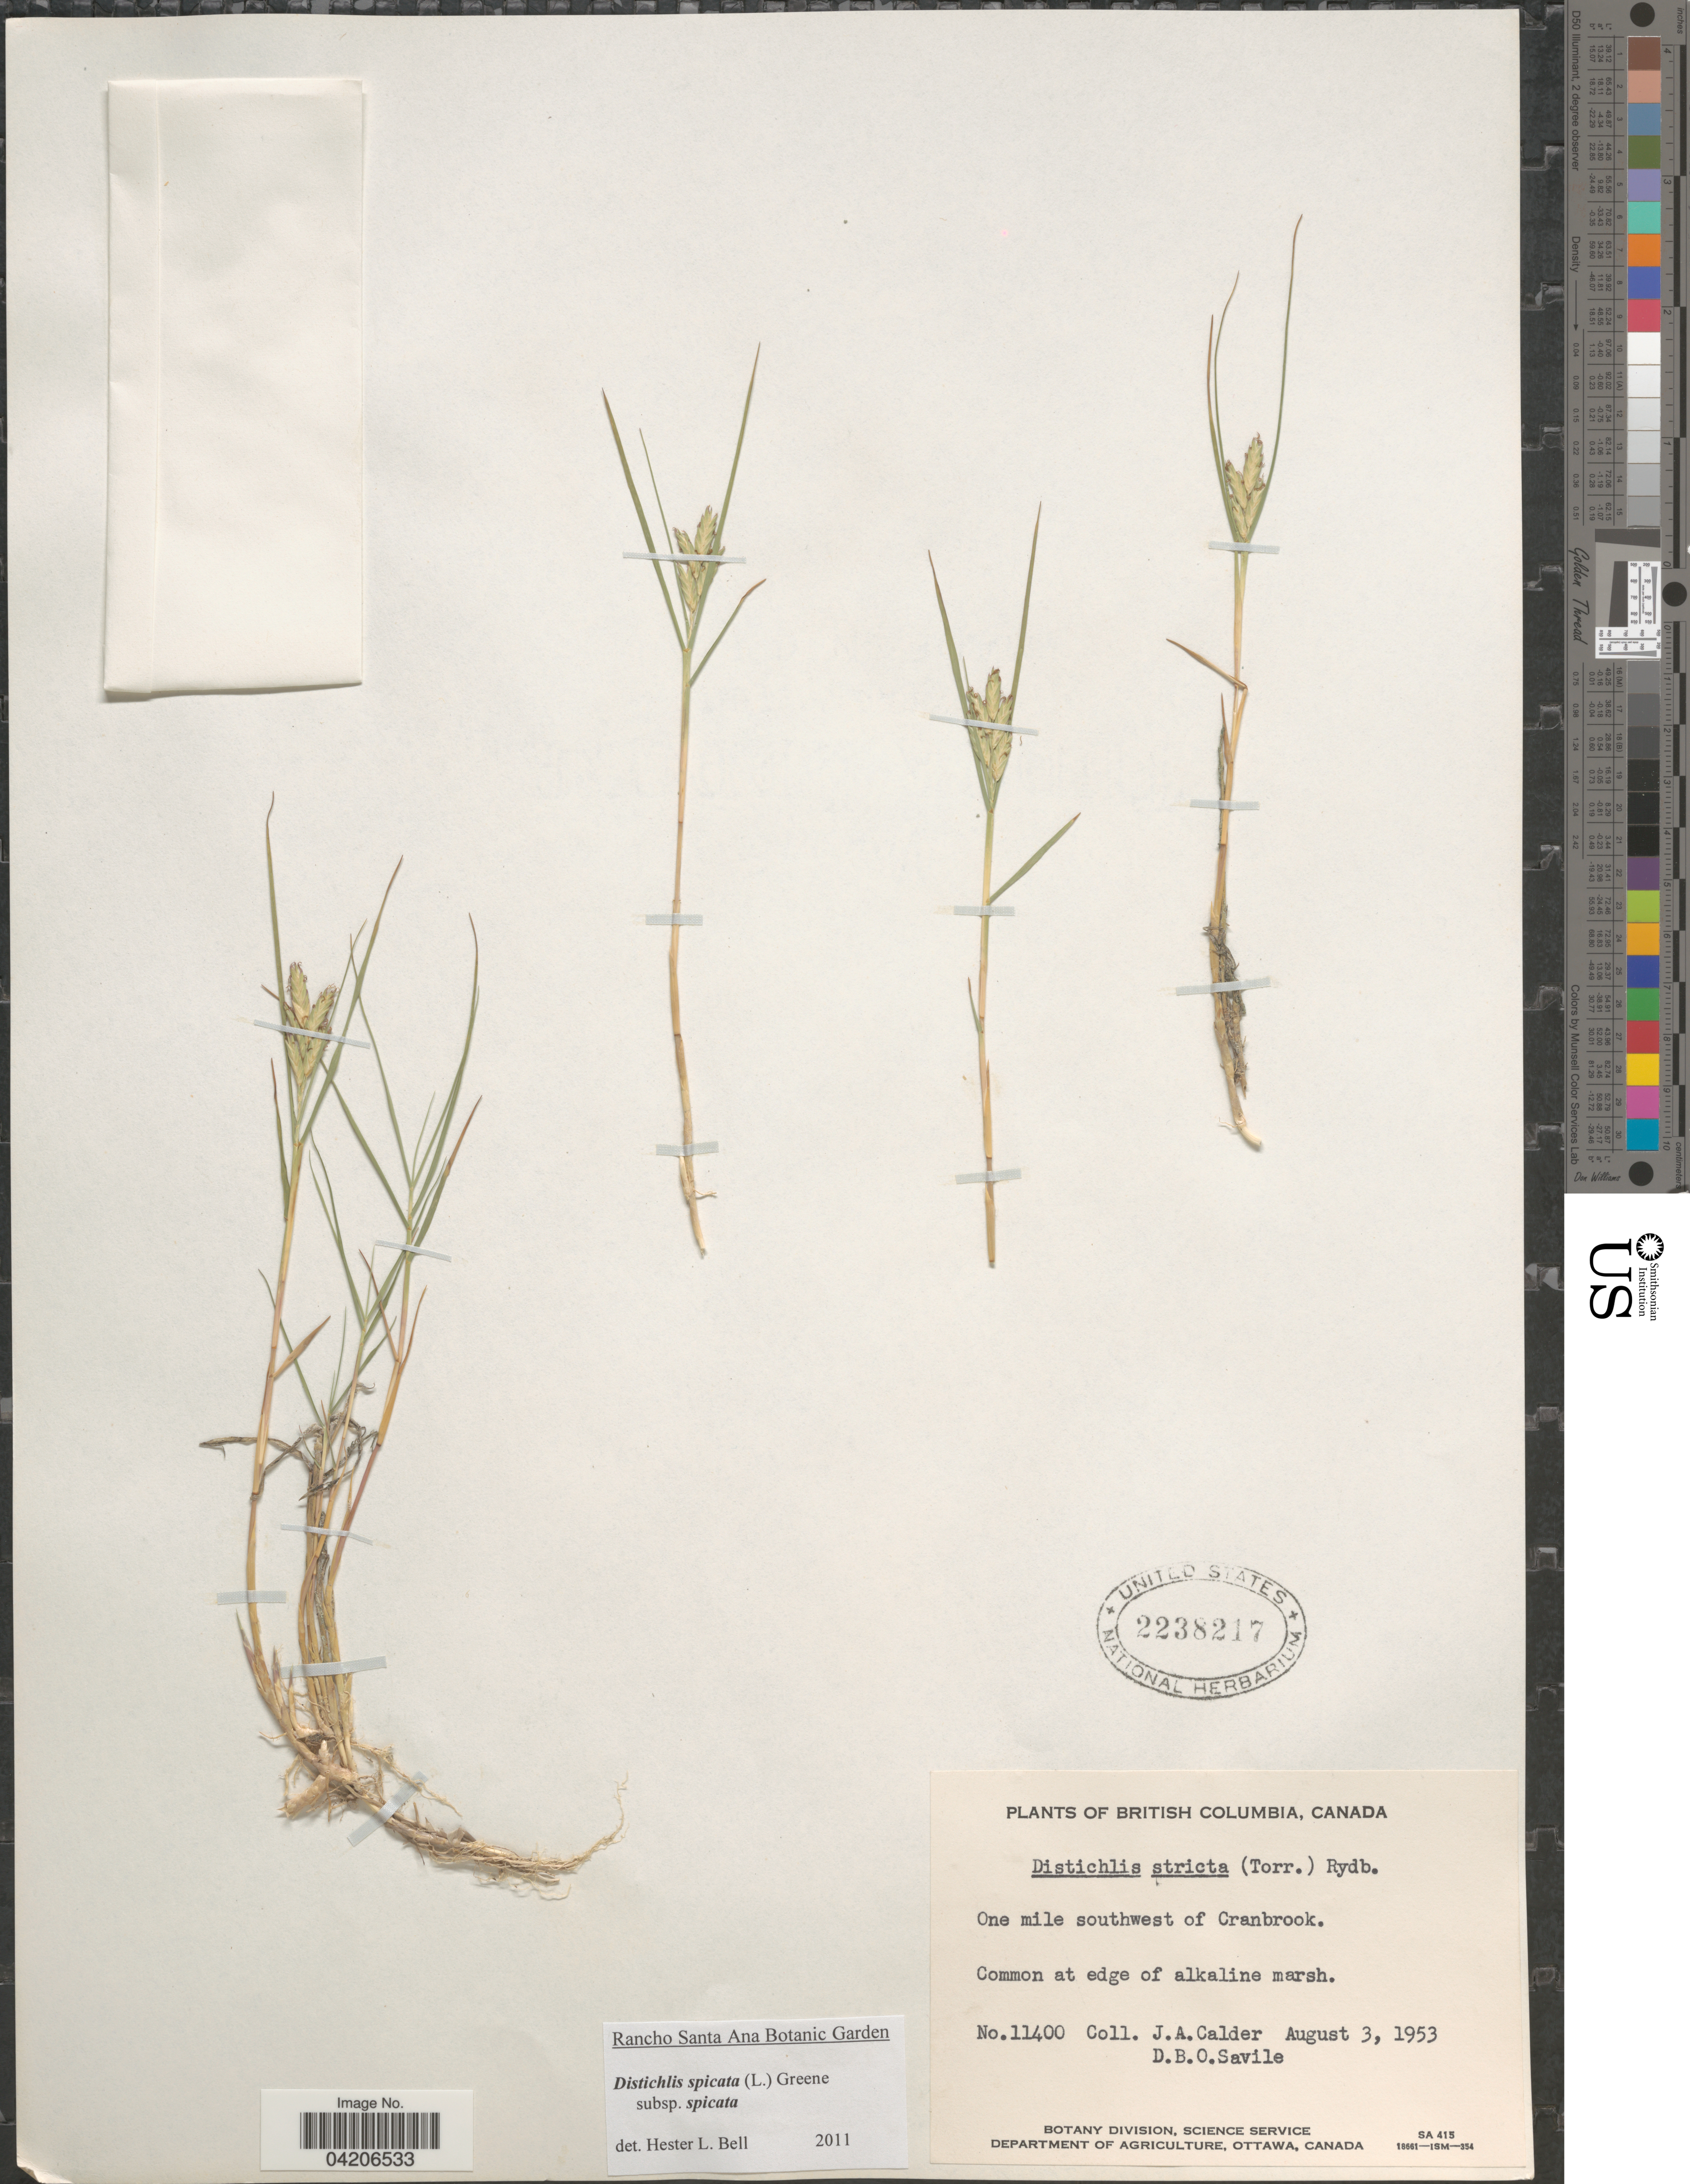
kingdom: Plantae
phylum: Tracheophyta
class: Liliopsida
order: Poales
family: Poaceae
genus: Distichlis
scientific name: Distichlis spicata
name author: (L.) Greene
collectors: J. A. Calder & D. Savile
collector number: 11400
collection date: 1953-08-03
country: Canada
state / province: British Columbia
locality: One mile southwest of Cranbrook.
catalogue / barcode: US 2238217